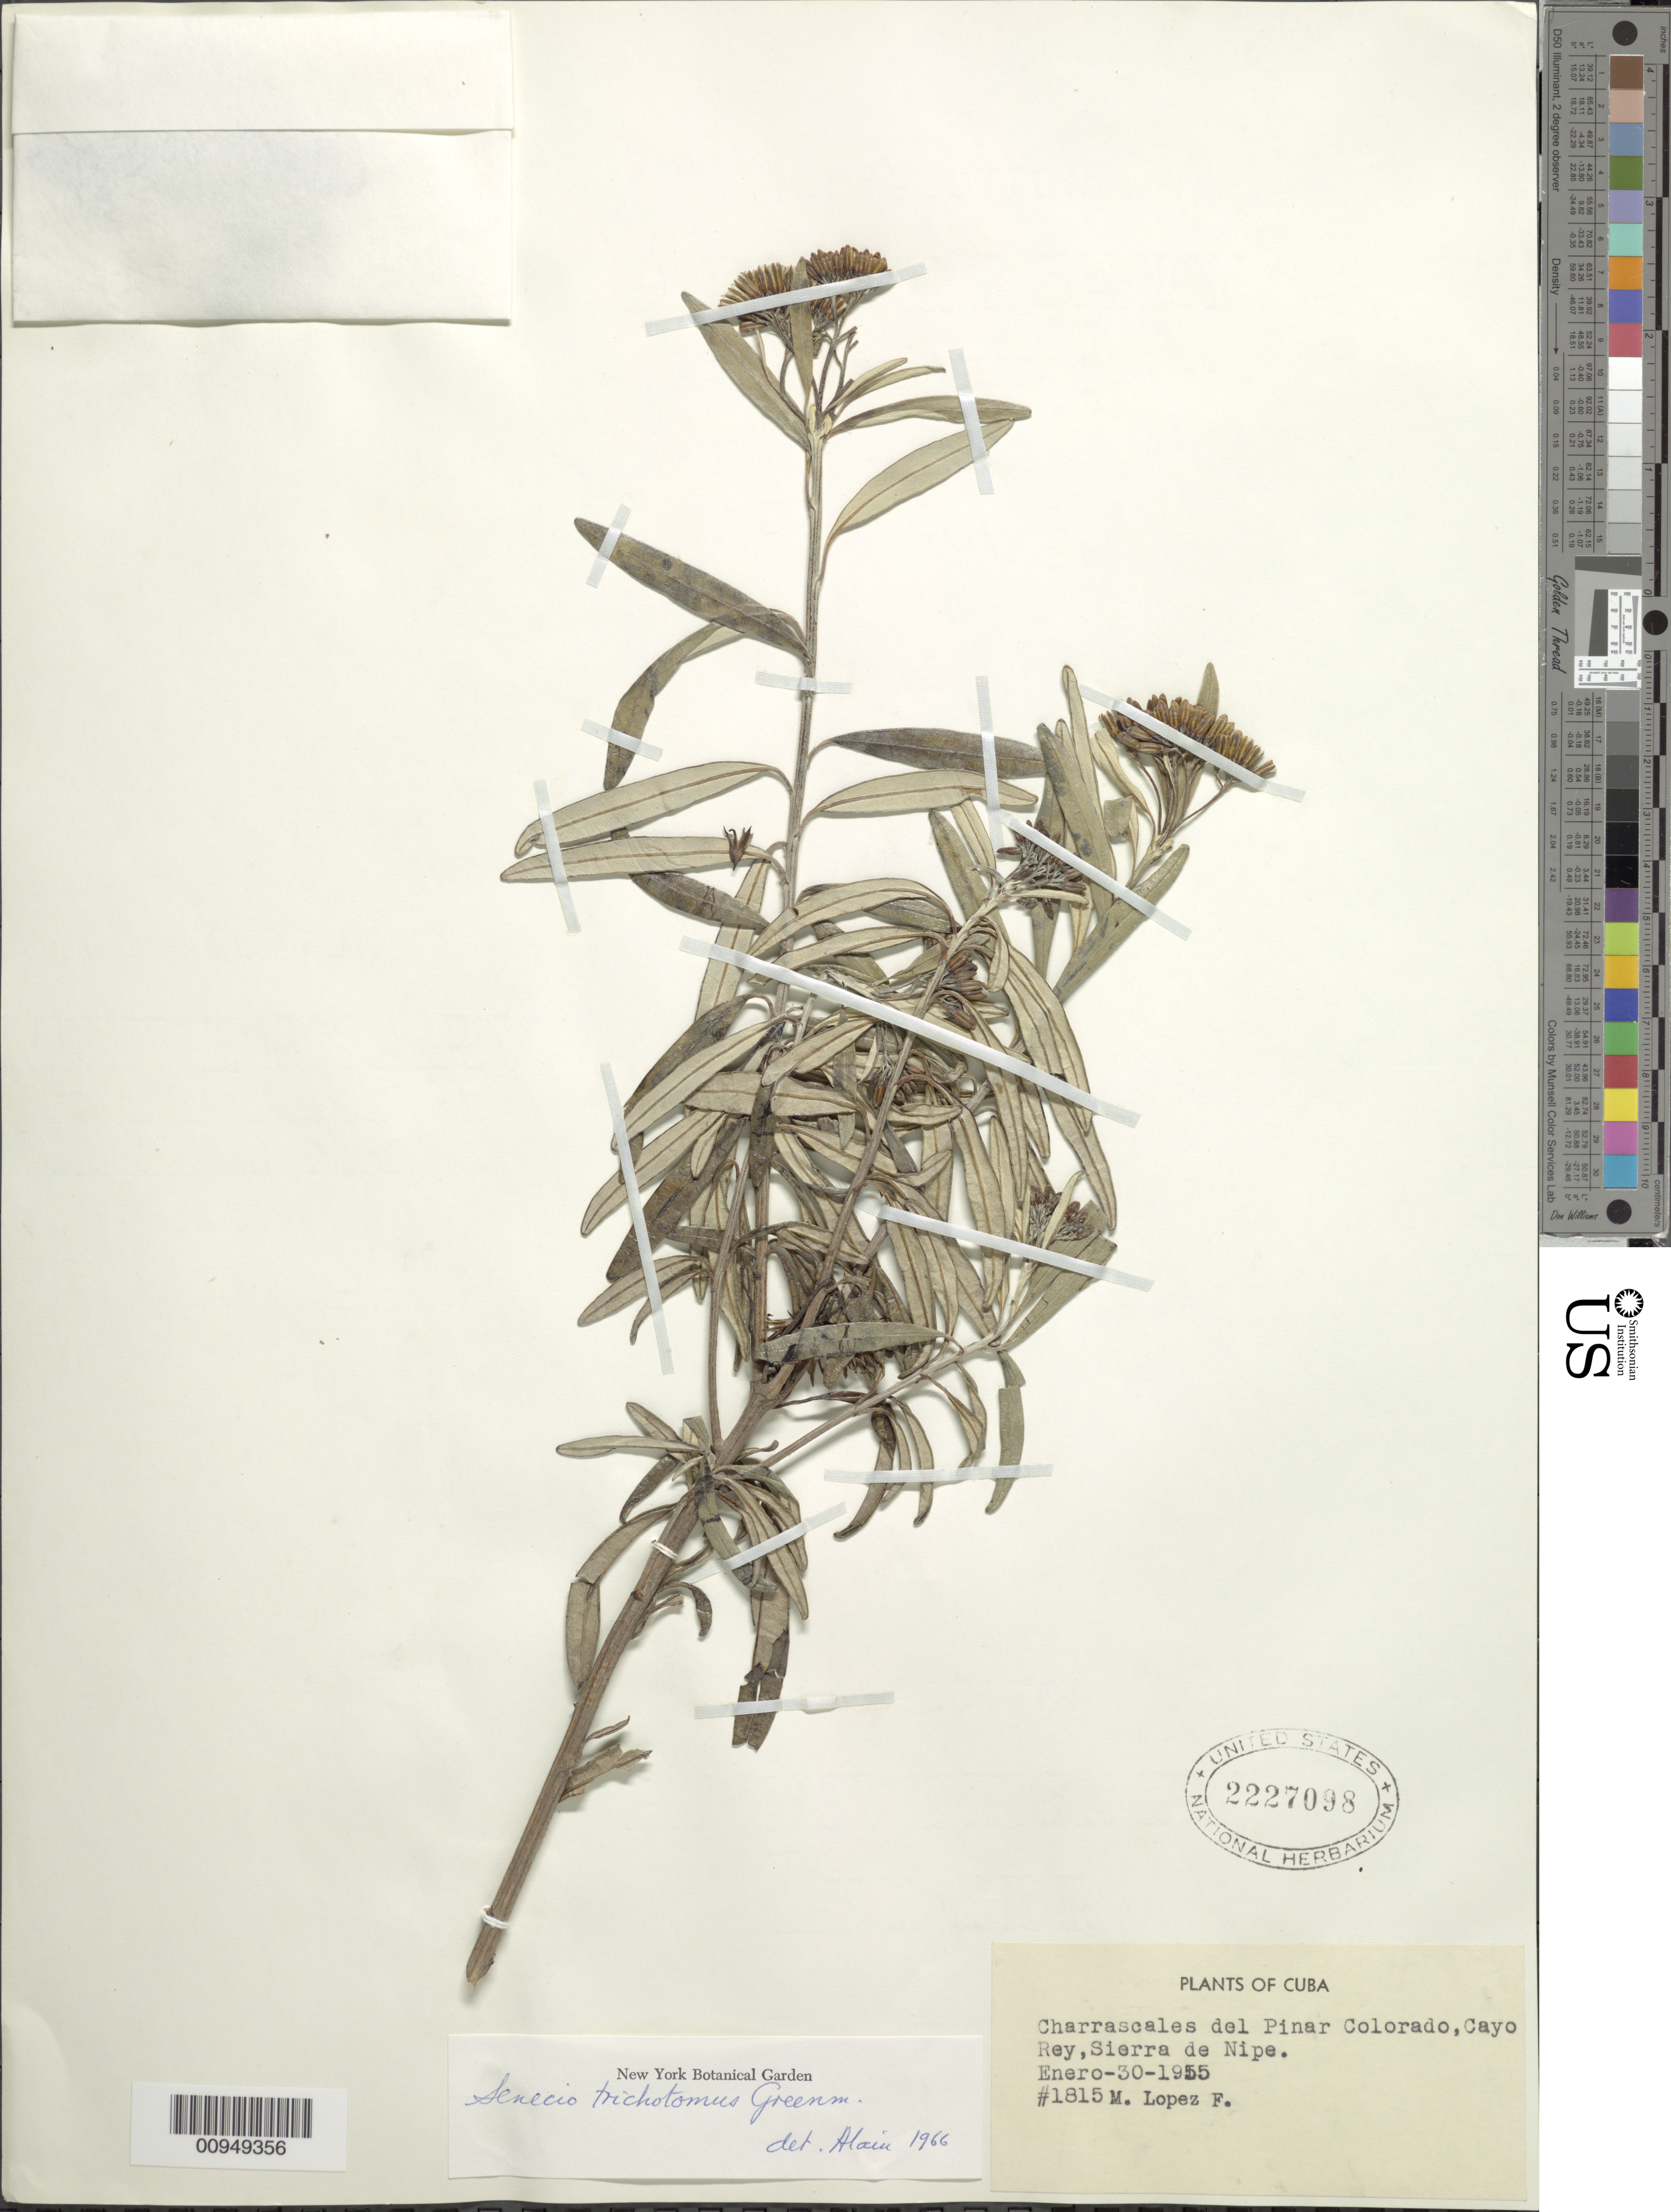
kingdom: Plantae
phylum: Tracheophyta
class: Magnoliopsida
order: Asterales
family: Asteraceae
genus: Senecio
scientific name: Senecio trichotomus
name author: Greenm.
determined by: Liogier, Alain H.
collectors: M. López Figueiras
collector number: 1815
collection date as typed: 30 Jan 1955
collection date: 1955-01-30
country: Cuba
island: Cuba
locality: Charrascales del Pinar Colorado, Cayo Rey, Sierra de Nipe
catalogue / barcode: US 2227098